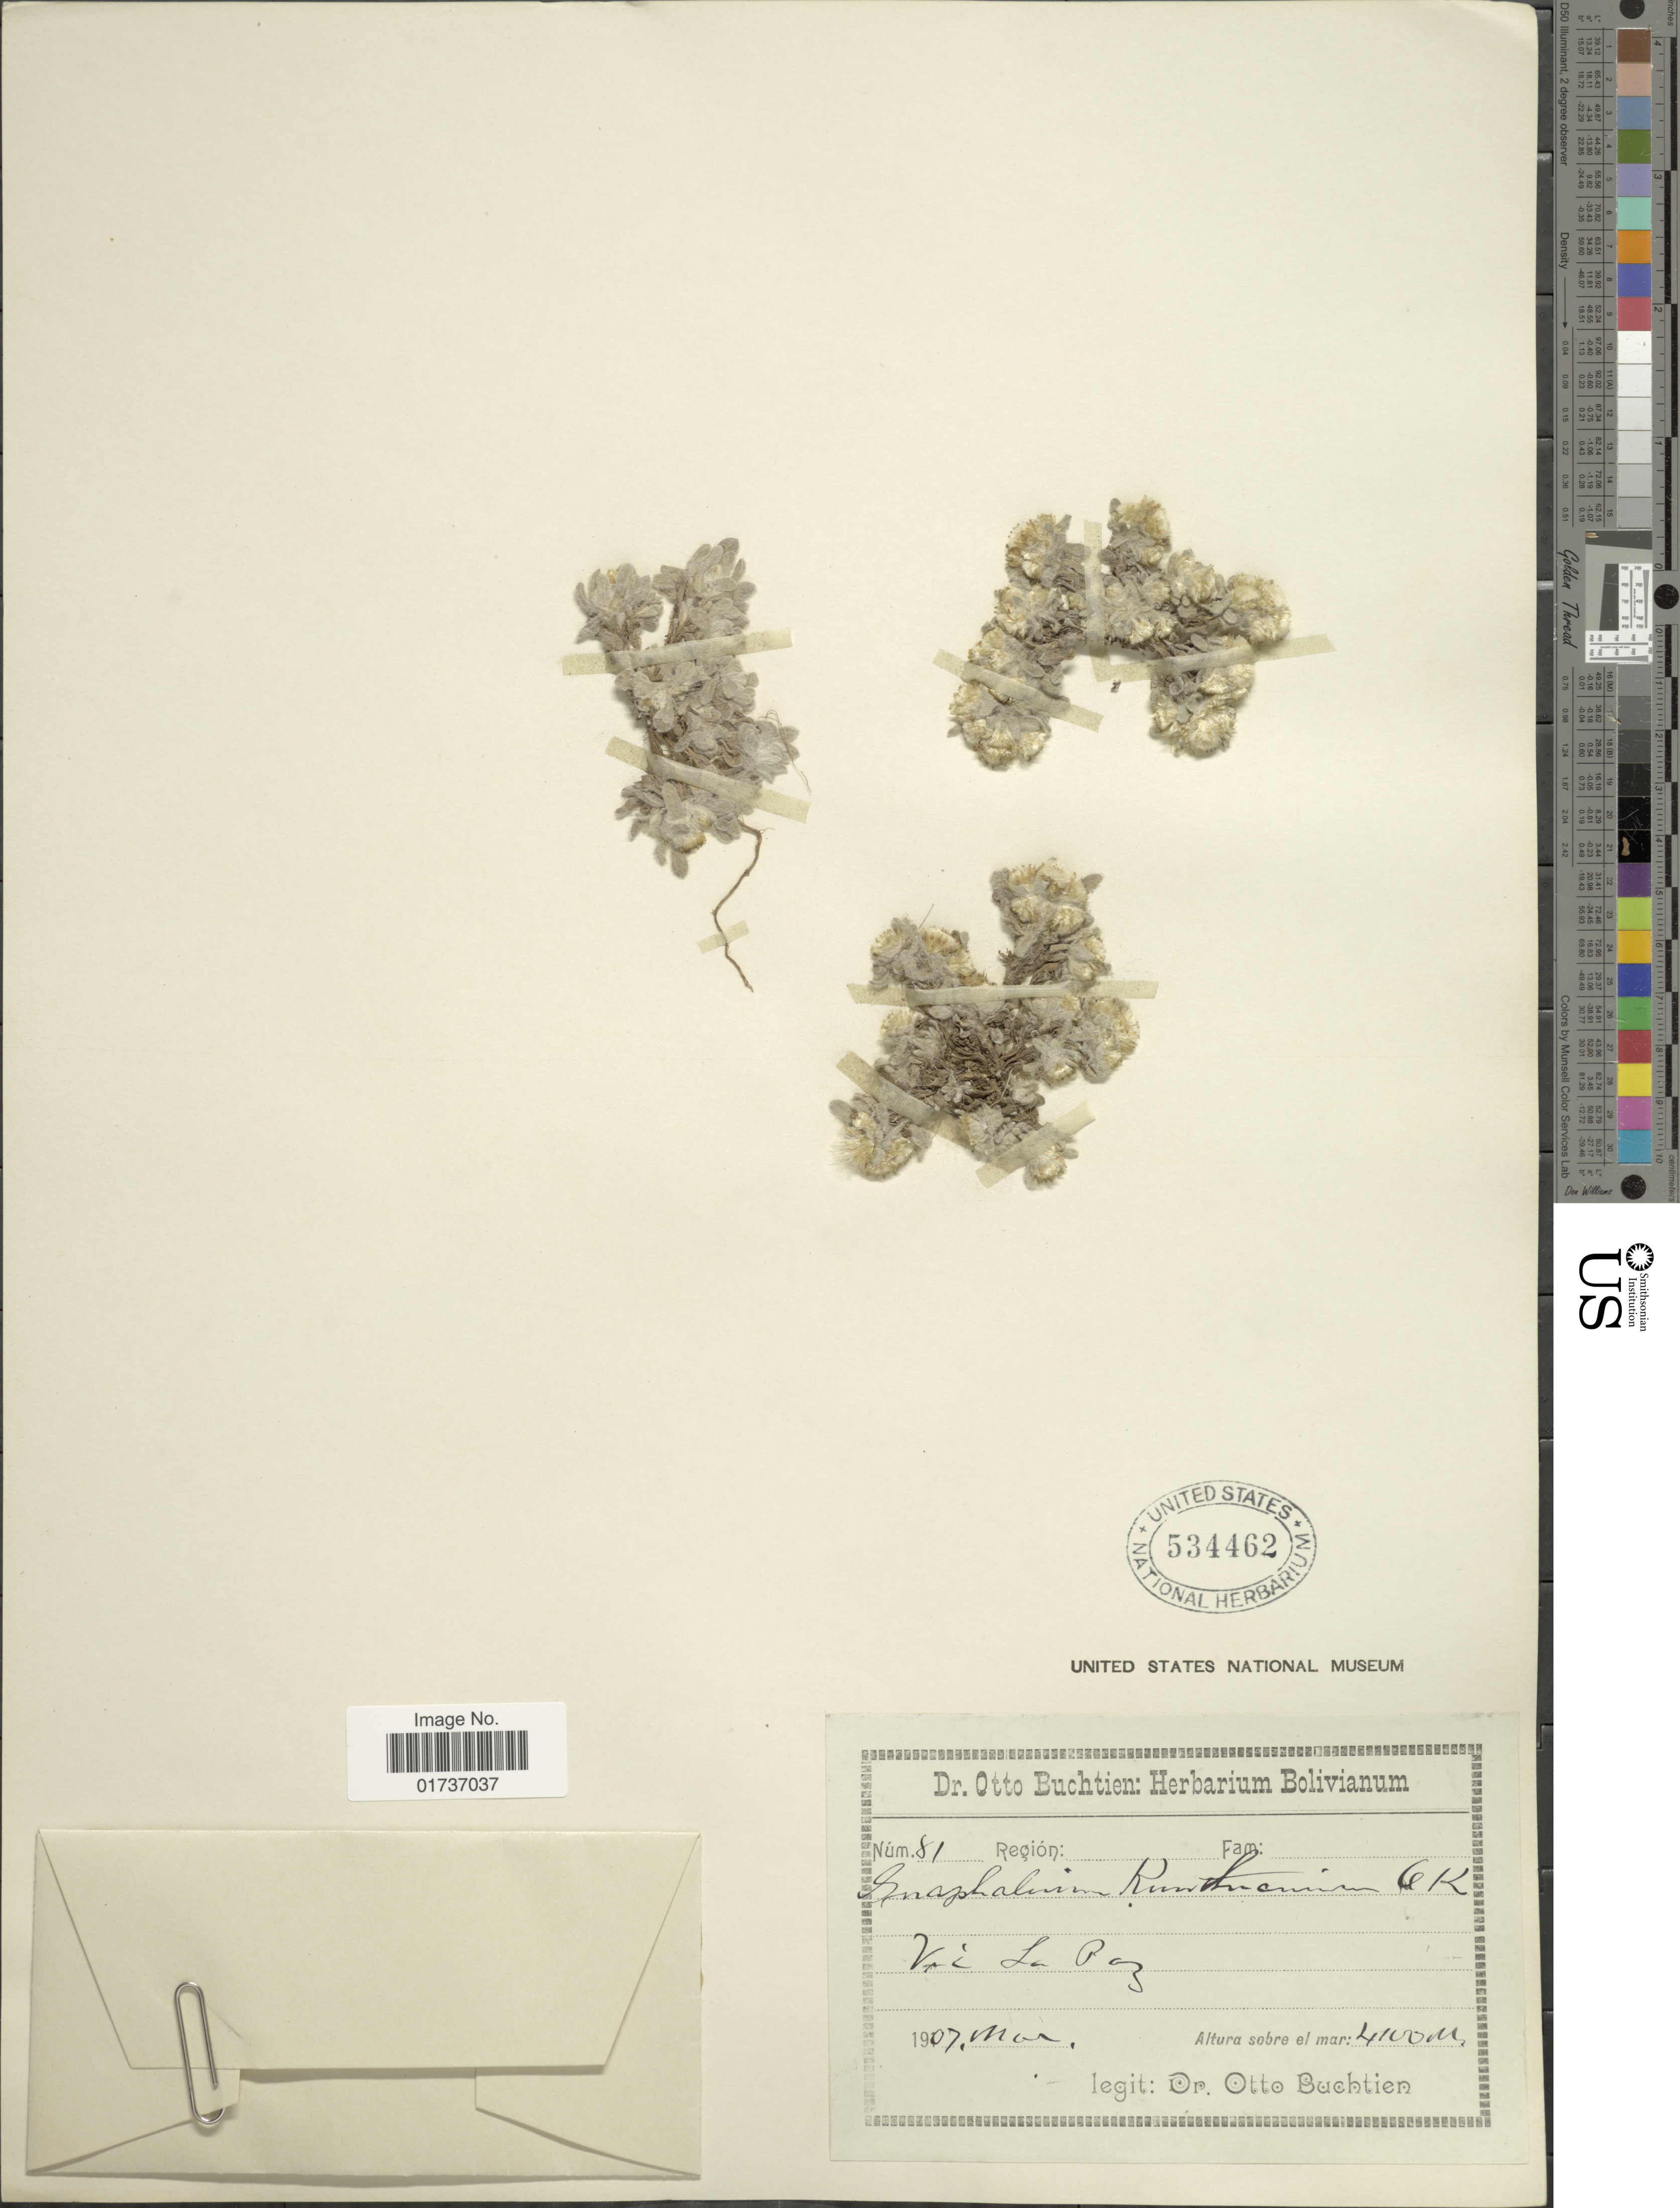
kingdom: Plantae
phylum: Tracheophyta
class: Magnoliopsida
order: Asterales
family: Asteraceae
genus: Gnaphalium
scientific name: Gnaphalium lacteum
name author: Meyen & Walp.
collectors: O. Buchtien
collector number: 81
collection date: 1907-03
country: Bolivia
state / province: La Paz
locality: Vic La Paz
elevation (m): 4100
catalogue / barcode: US 534462